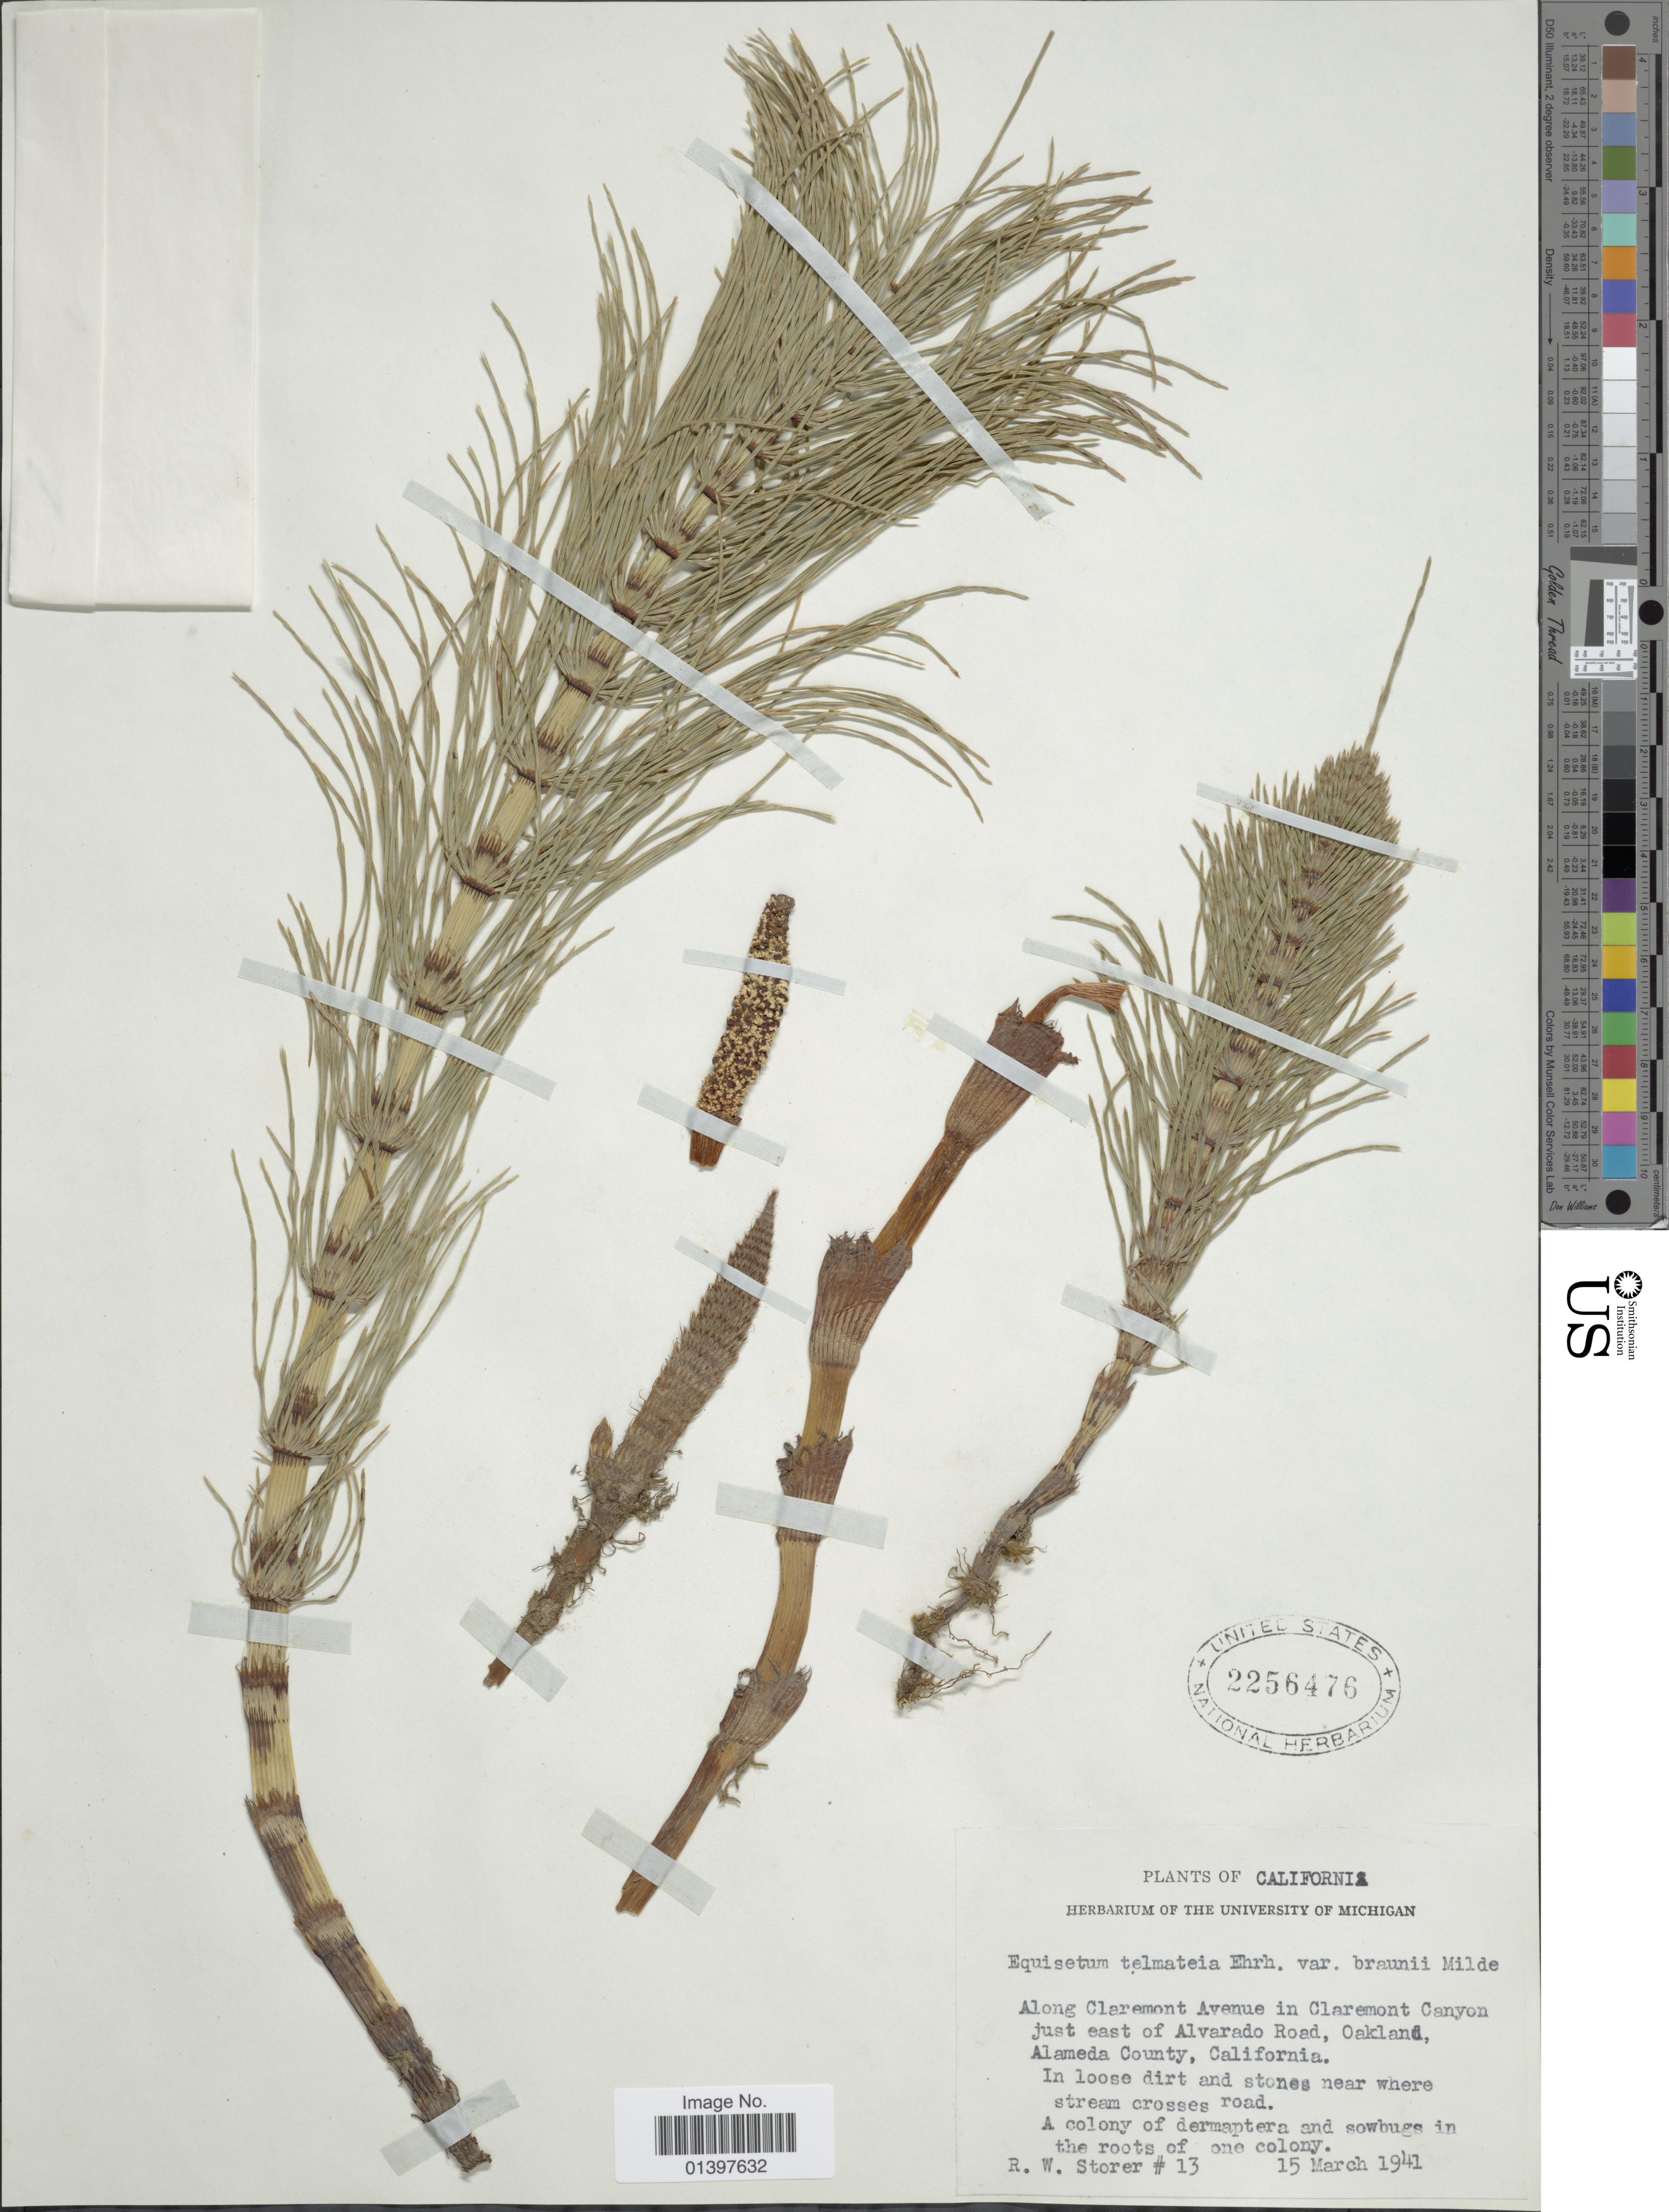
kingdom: Plantae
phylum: Tracheophyta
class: Polypodiopsida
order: Equisetales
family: Equisetaceae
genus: Equisetum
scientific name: Equisetum telmateia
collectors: R. Storer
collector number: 13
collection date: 1941-03-15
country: United States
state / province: California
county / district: Alameda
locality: Along Claremont Avenue in Claremont Canyon just east of Alvarado Road, Oakland, Alameda County, in loose dirt and stones near where stream crosses road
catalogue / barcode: US 2256476